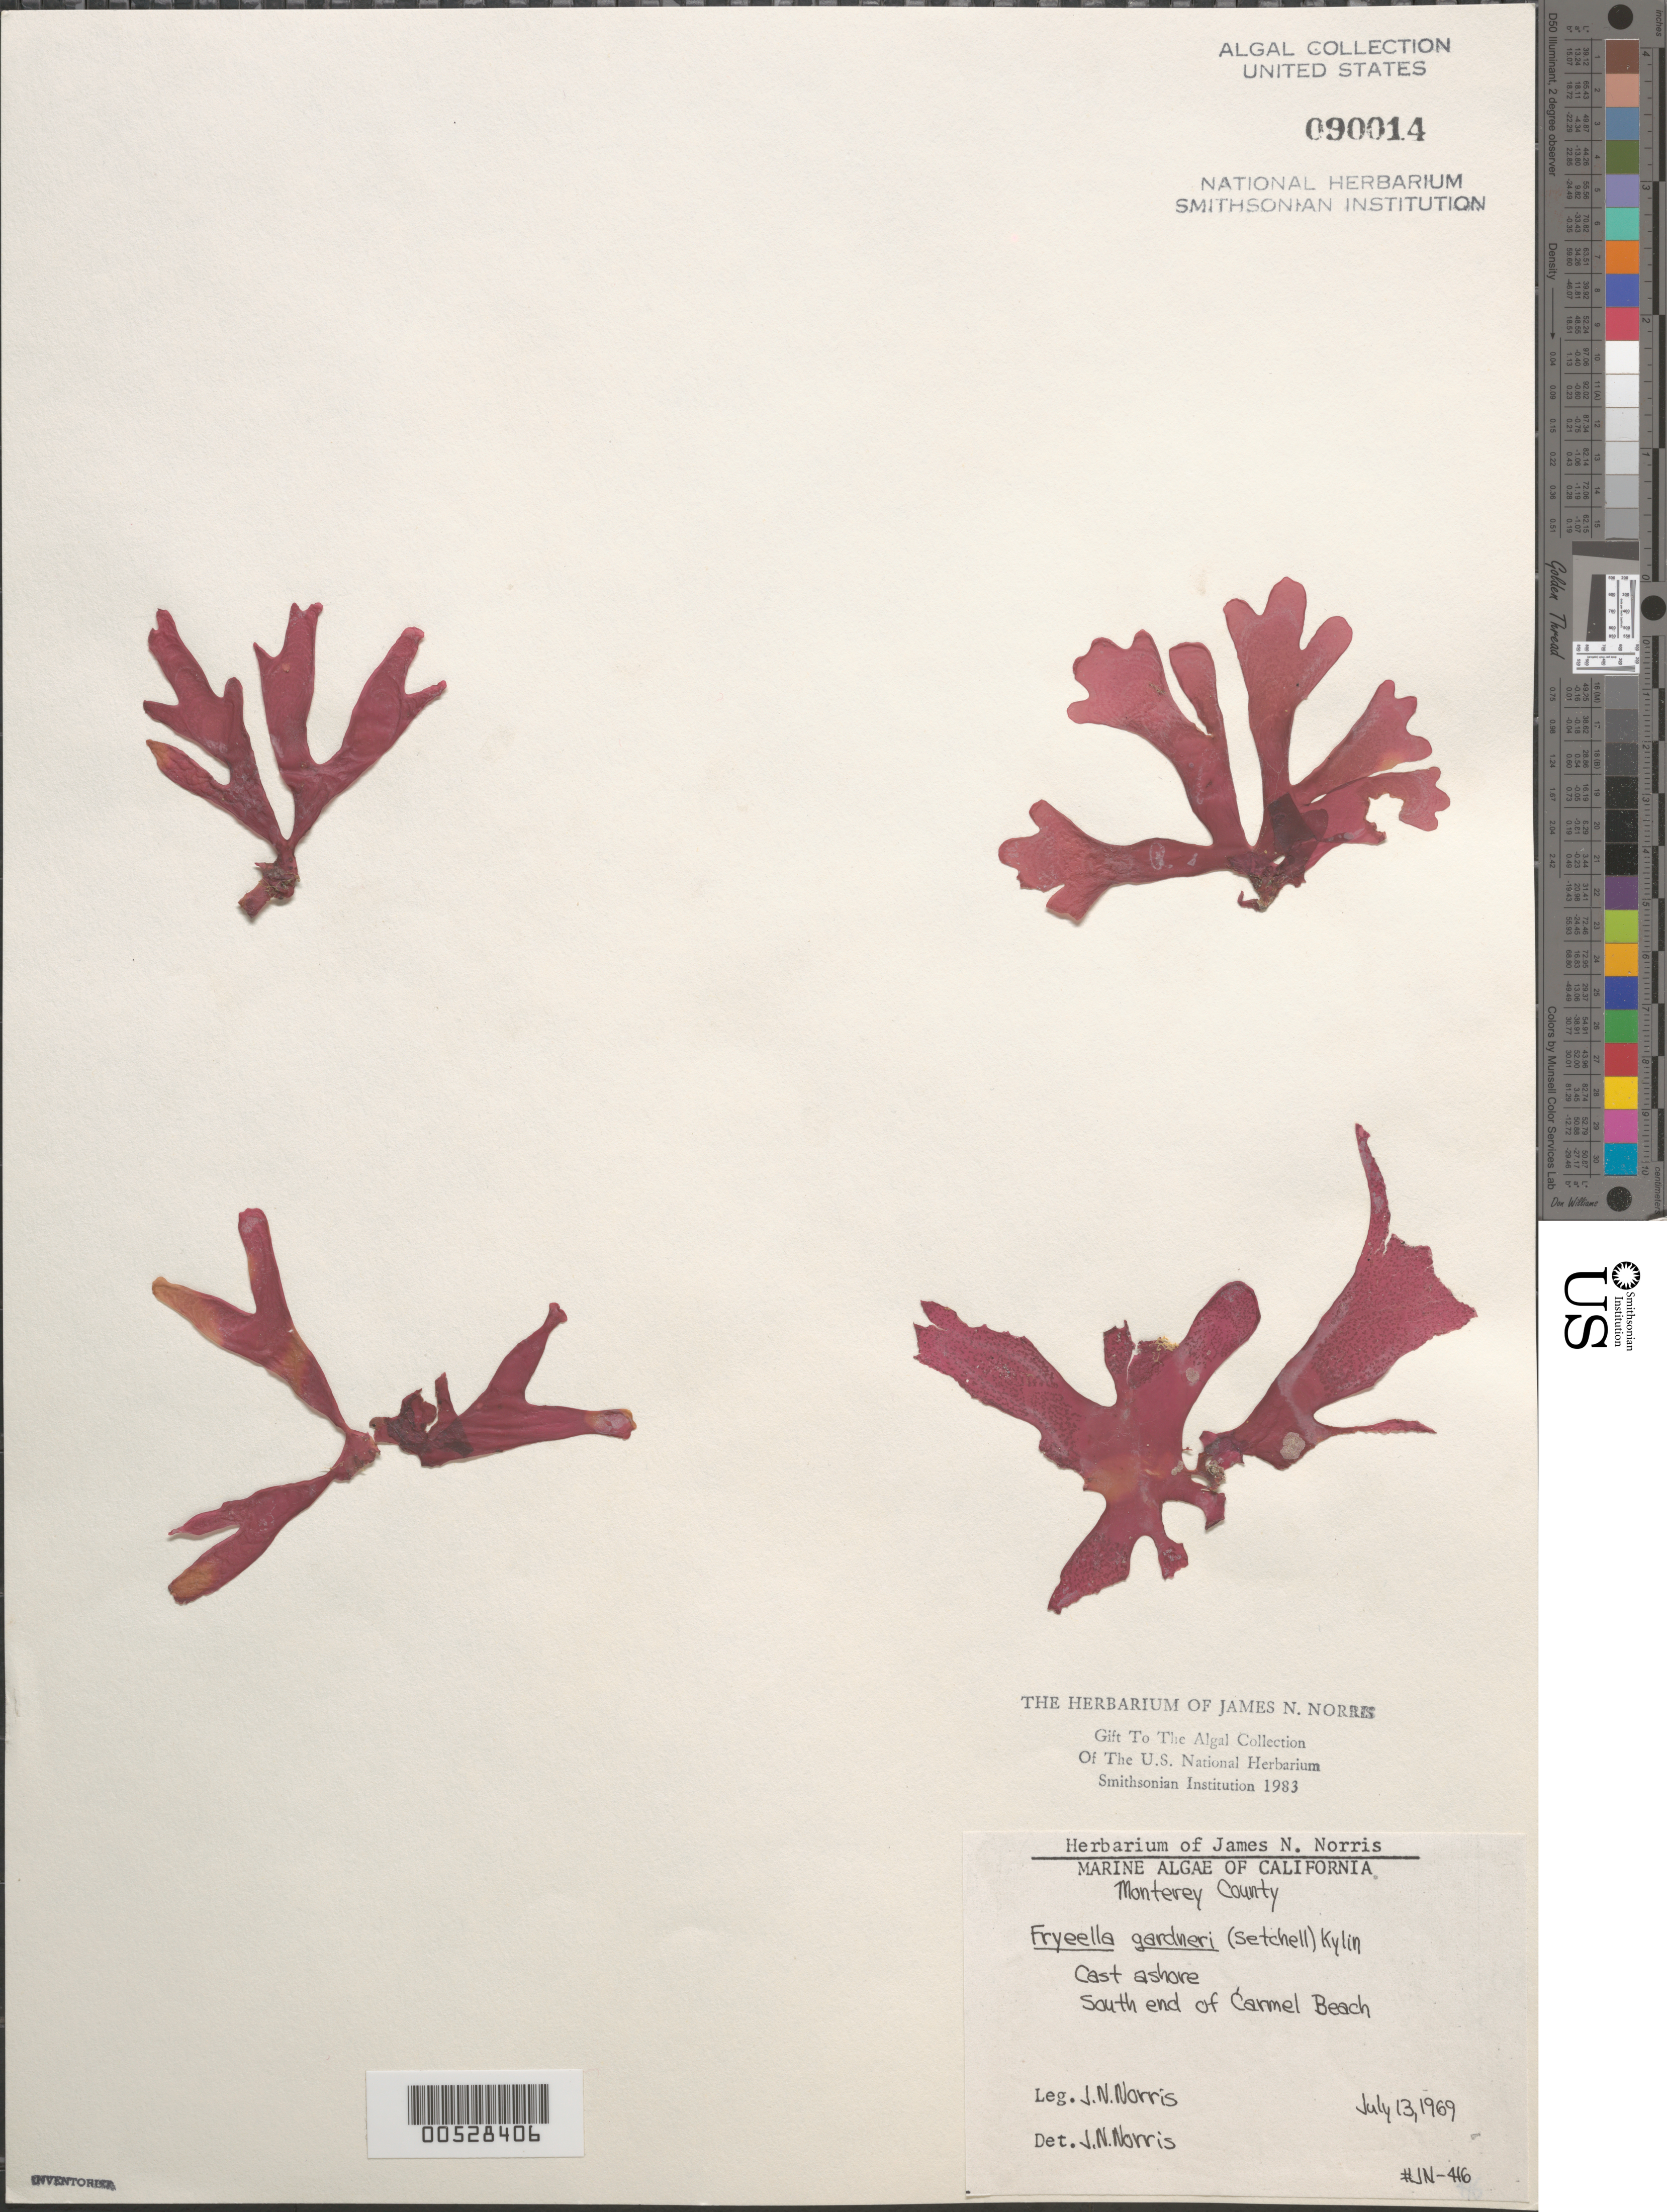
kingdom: Plantae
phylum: Rhodophyta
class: Florideophyceae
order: Rhodymeniales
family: Fryeellaceae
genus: Fryeella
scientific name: Fryeella gardneri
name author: (Setch.) Kylin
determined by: Norris, James N.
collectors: J. N. Norris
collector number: JN-416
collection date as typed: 13 Jul 1969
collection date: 1969-07-13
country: United States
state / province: California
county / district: Monterey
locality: Carmel Beach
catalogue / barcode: US 90014